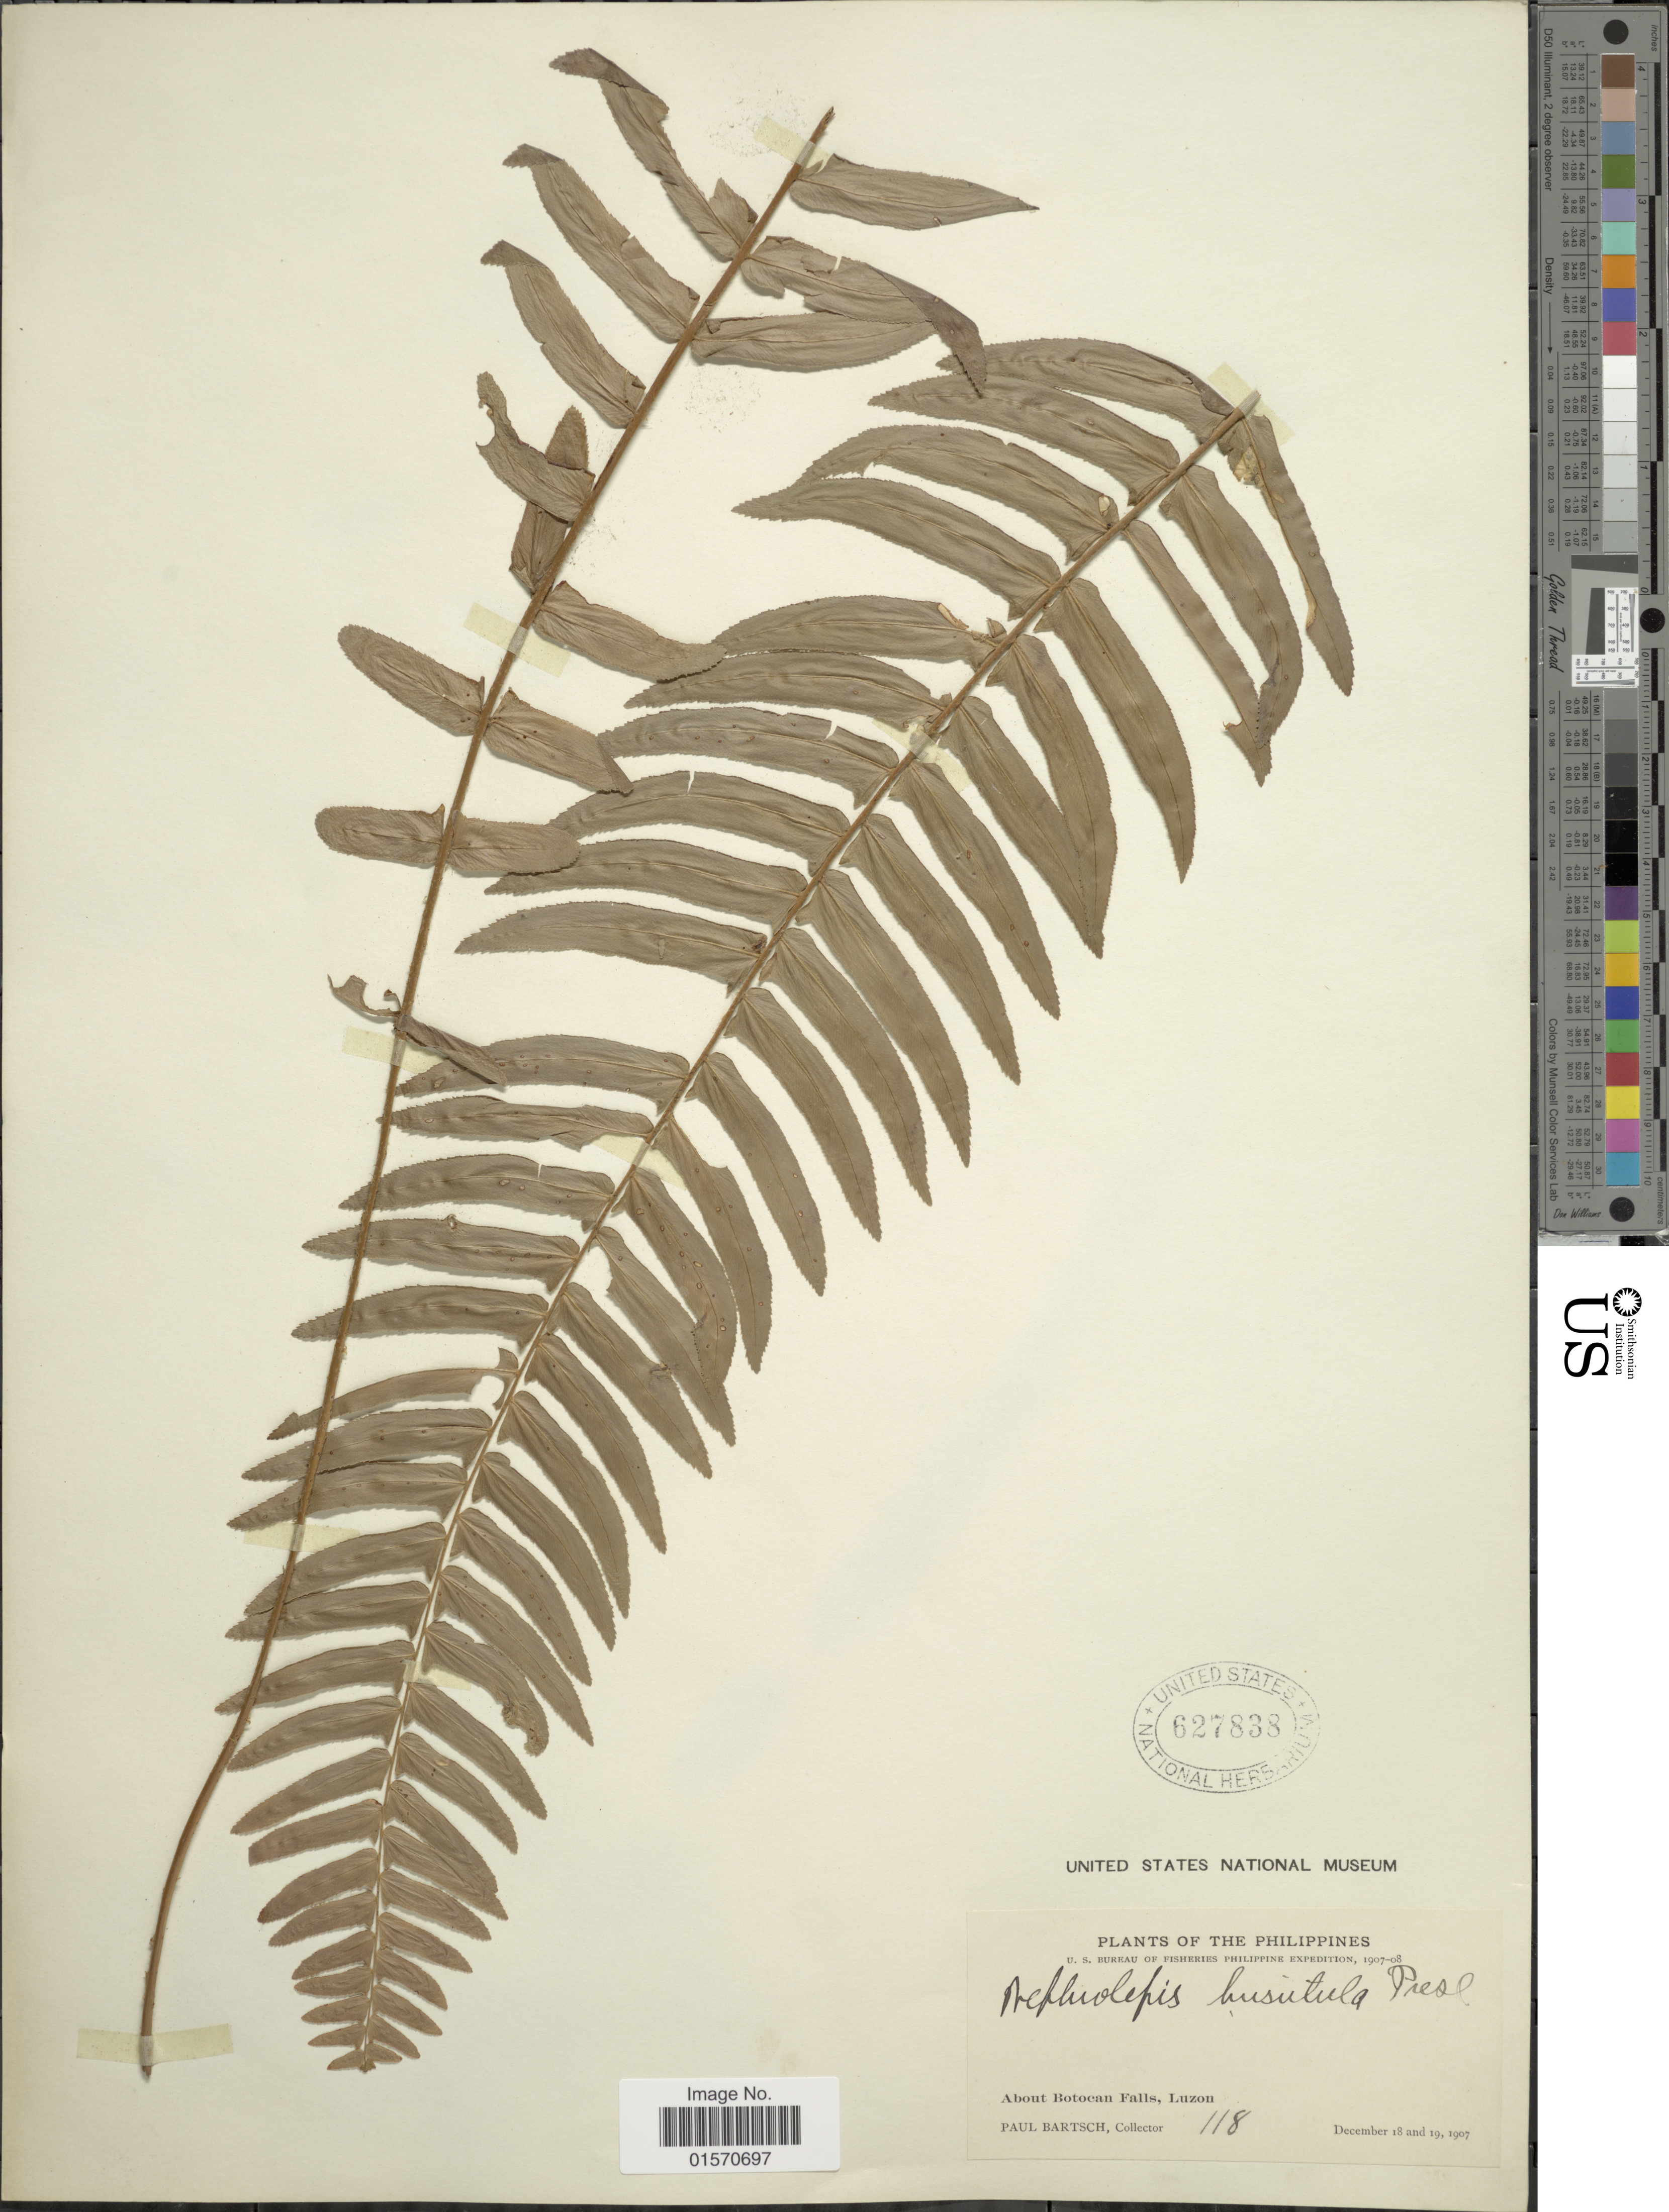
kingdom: Plantae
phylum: Tracheophyta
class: Polypodiopsida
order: Polypodiales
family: Nephrolepidaceae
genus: Nephrolepis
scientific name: Nephrolepis rufescens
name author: Wawra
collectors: P. Bartsch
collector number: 118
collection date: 1907-12-18/1907-12-19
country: Philippines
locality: About Botocan Falls, Luzon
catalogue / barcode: US 627838